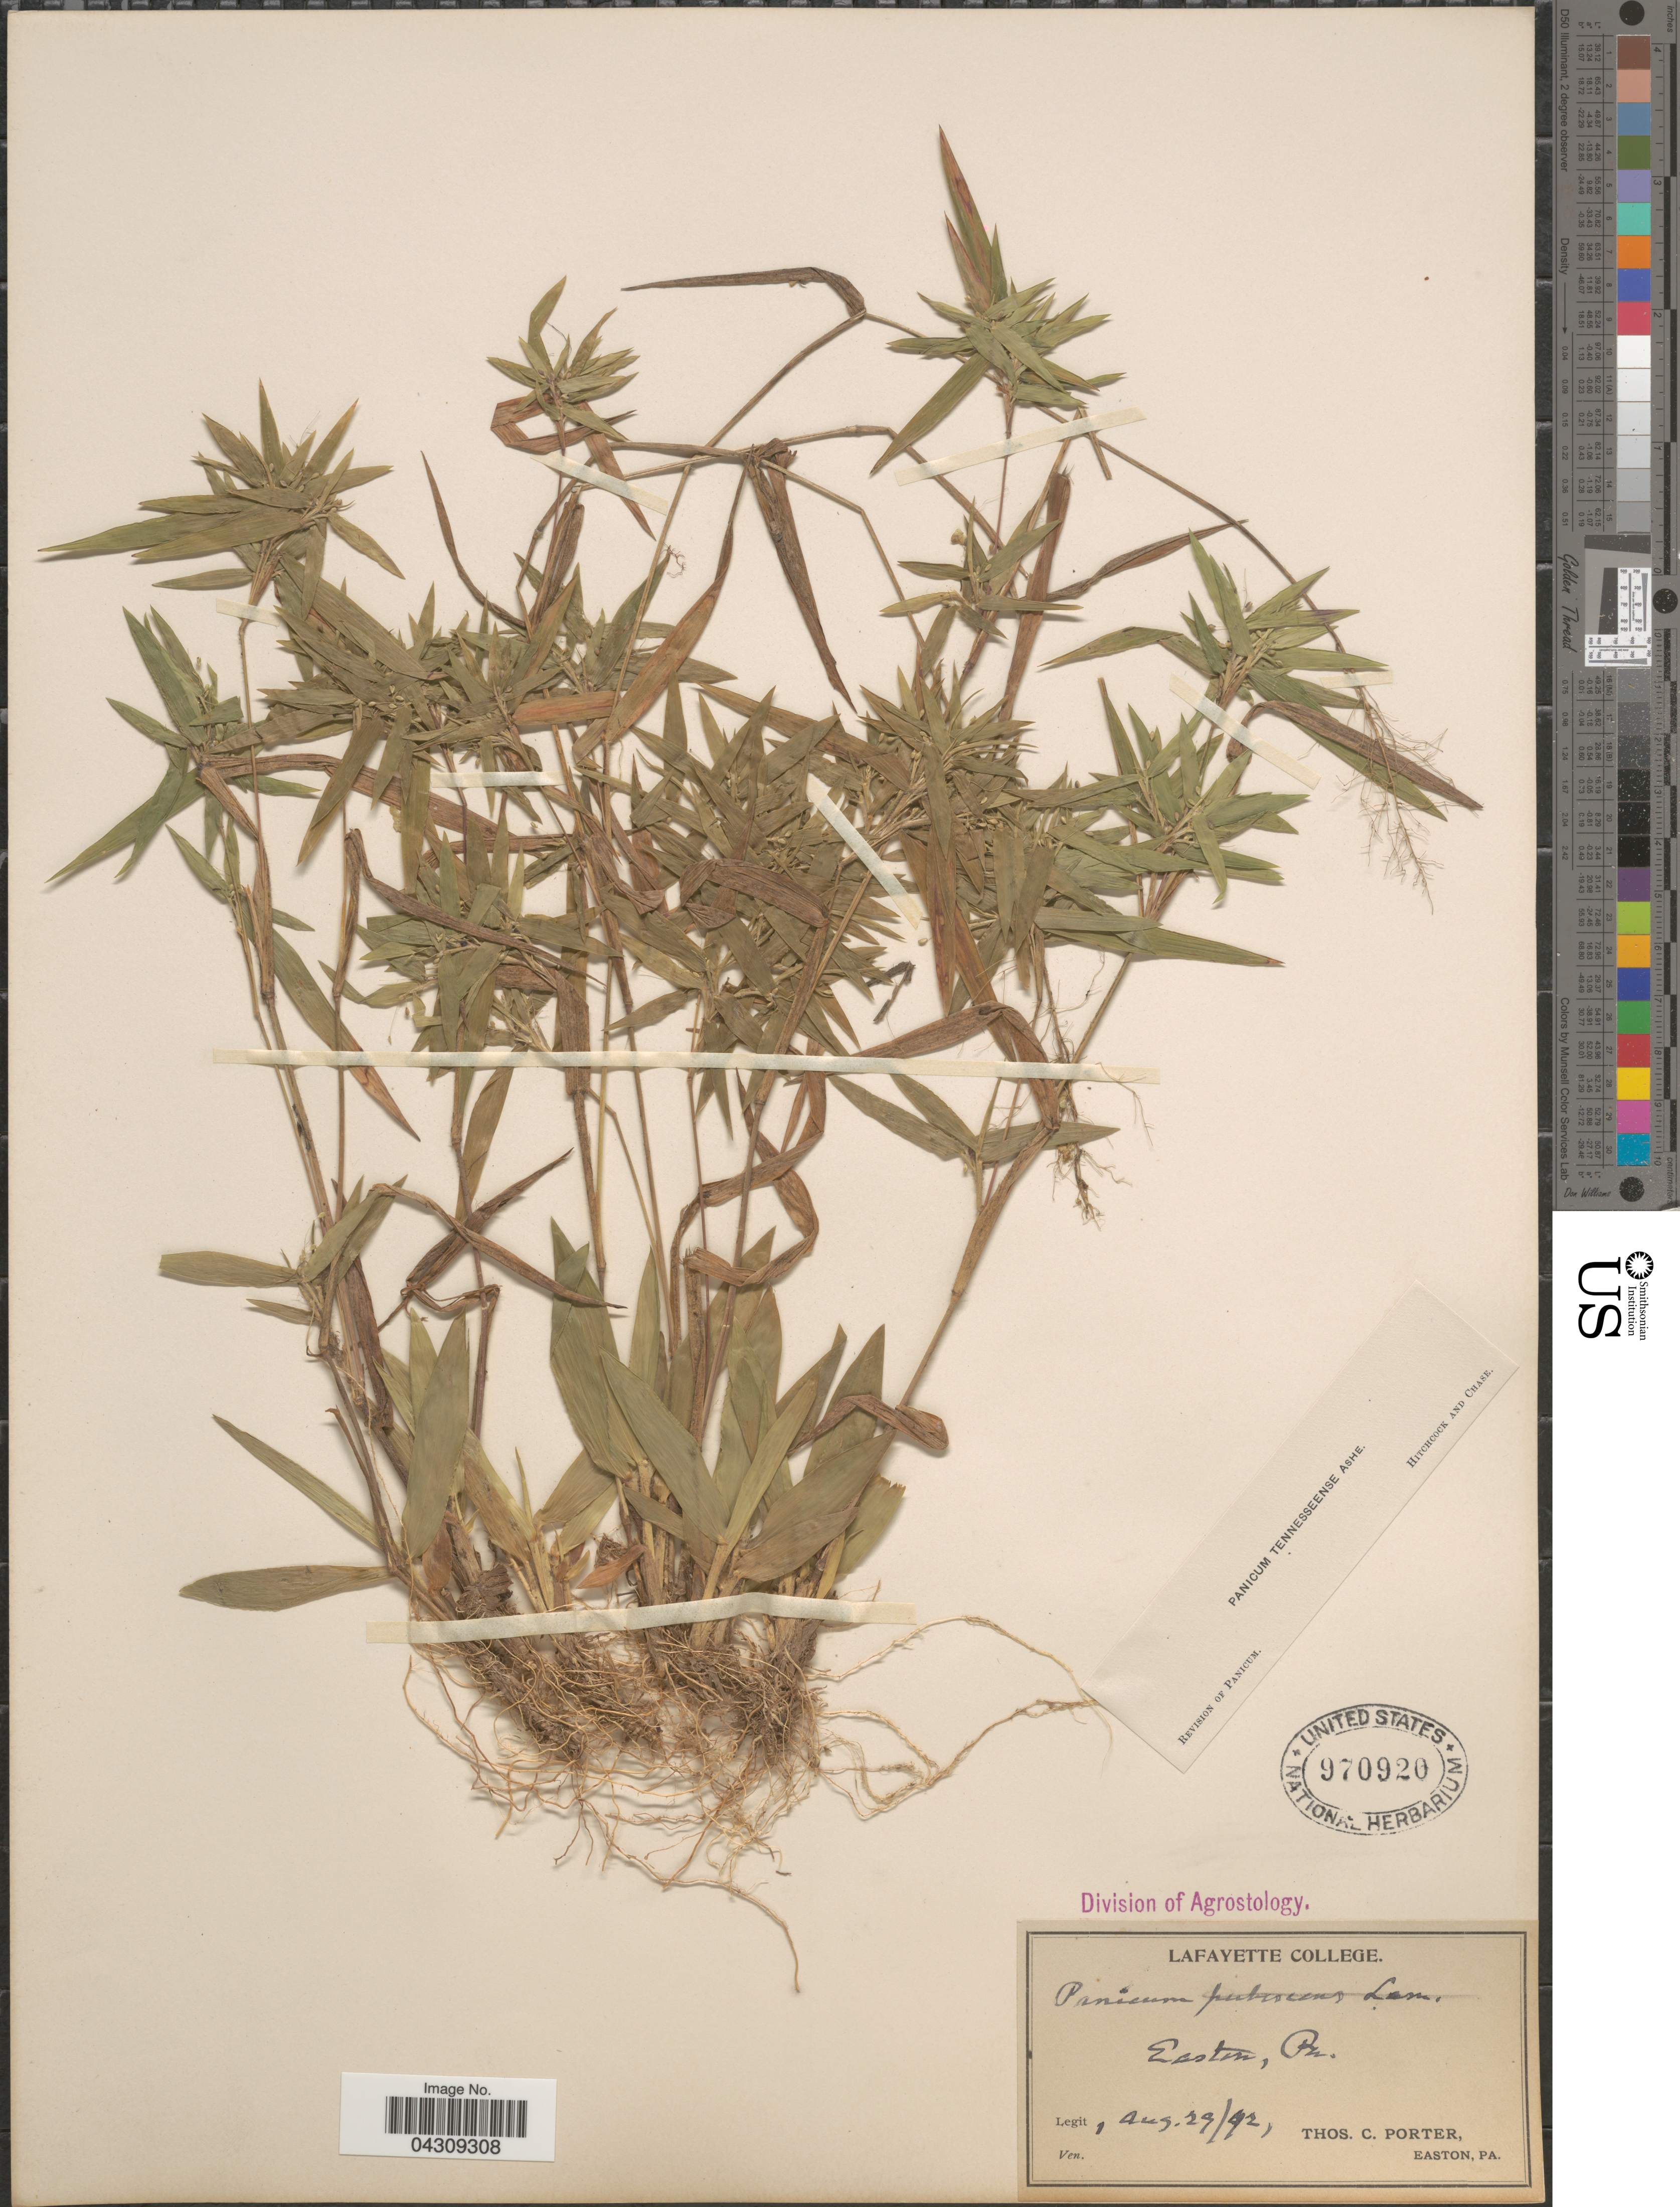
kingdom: Plantae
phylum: Tracheophyta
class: Liliopsida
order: Poales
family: Poaceae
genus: Dichanthelium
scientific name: Dichanthelium acuminatum var. acuminatum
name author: (Sw.) Gould & C.A. Clark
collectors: T. Porter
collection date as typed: Transcribed d/m/y: 29/8/92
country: United States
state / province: Pennsylvania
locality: Easton.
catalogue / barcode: US 970920